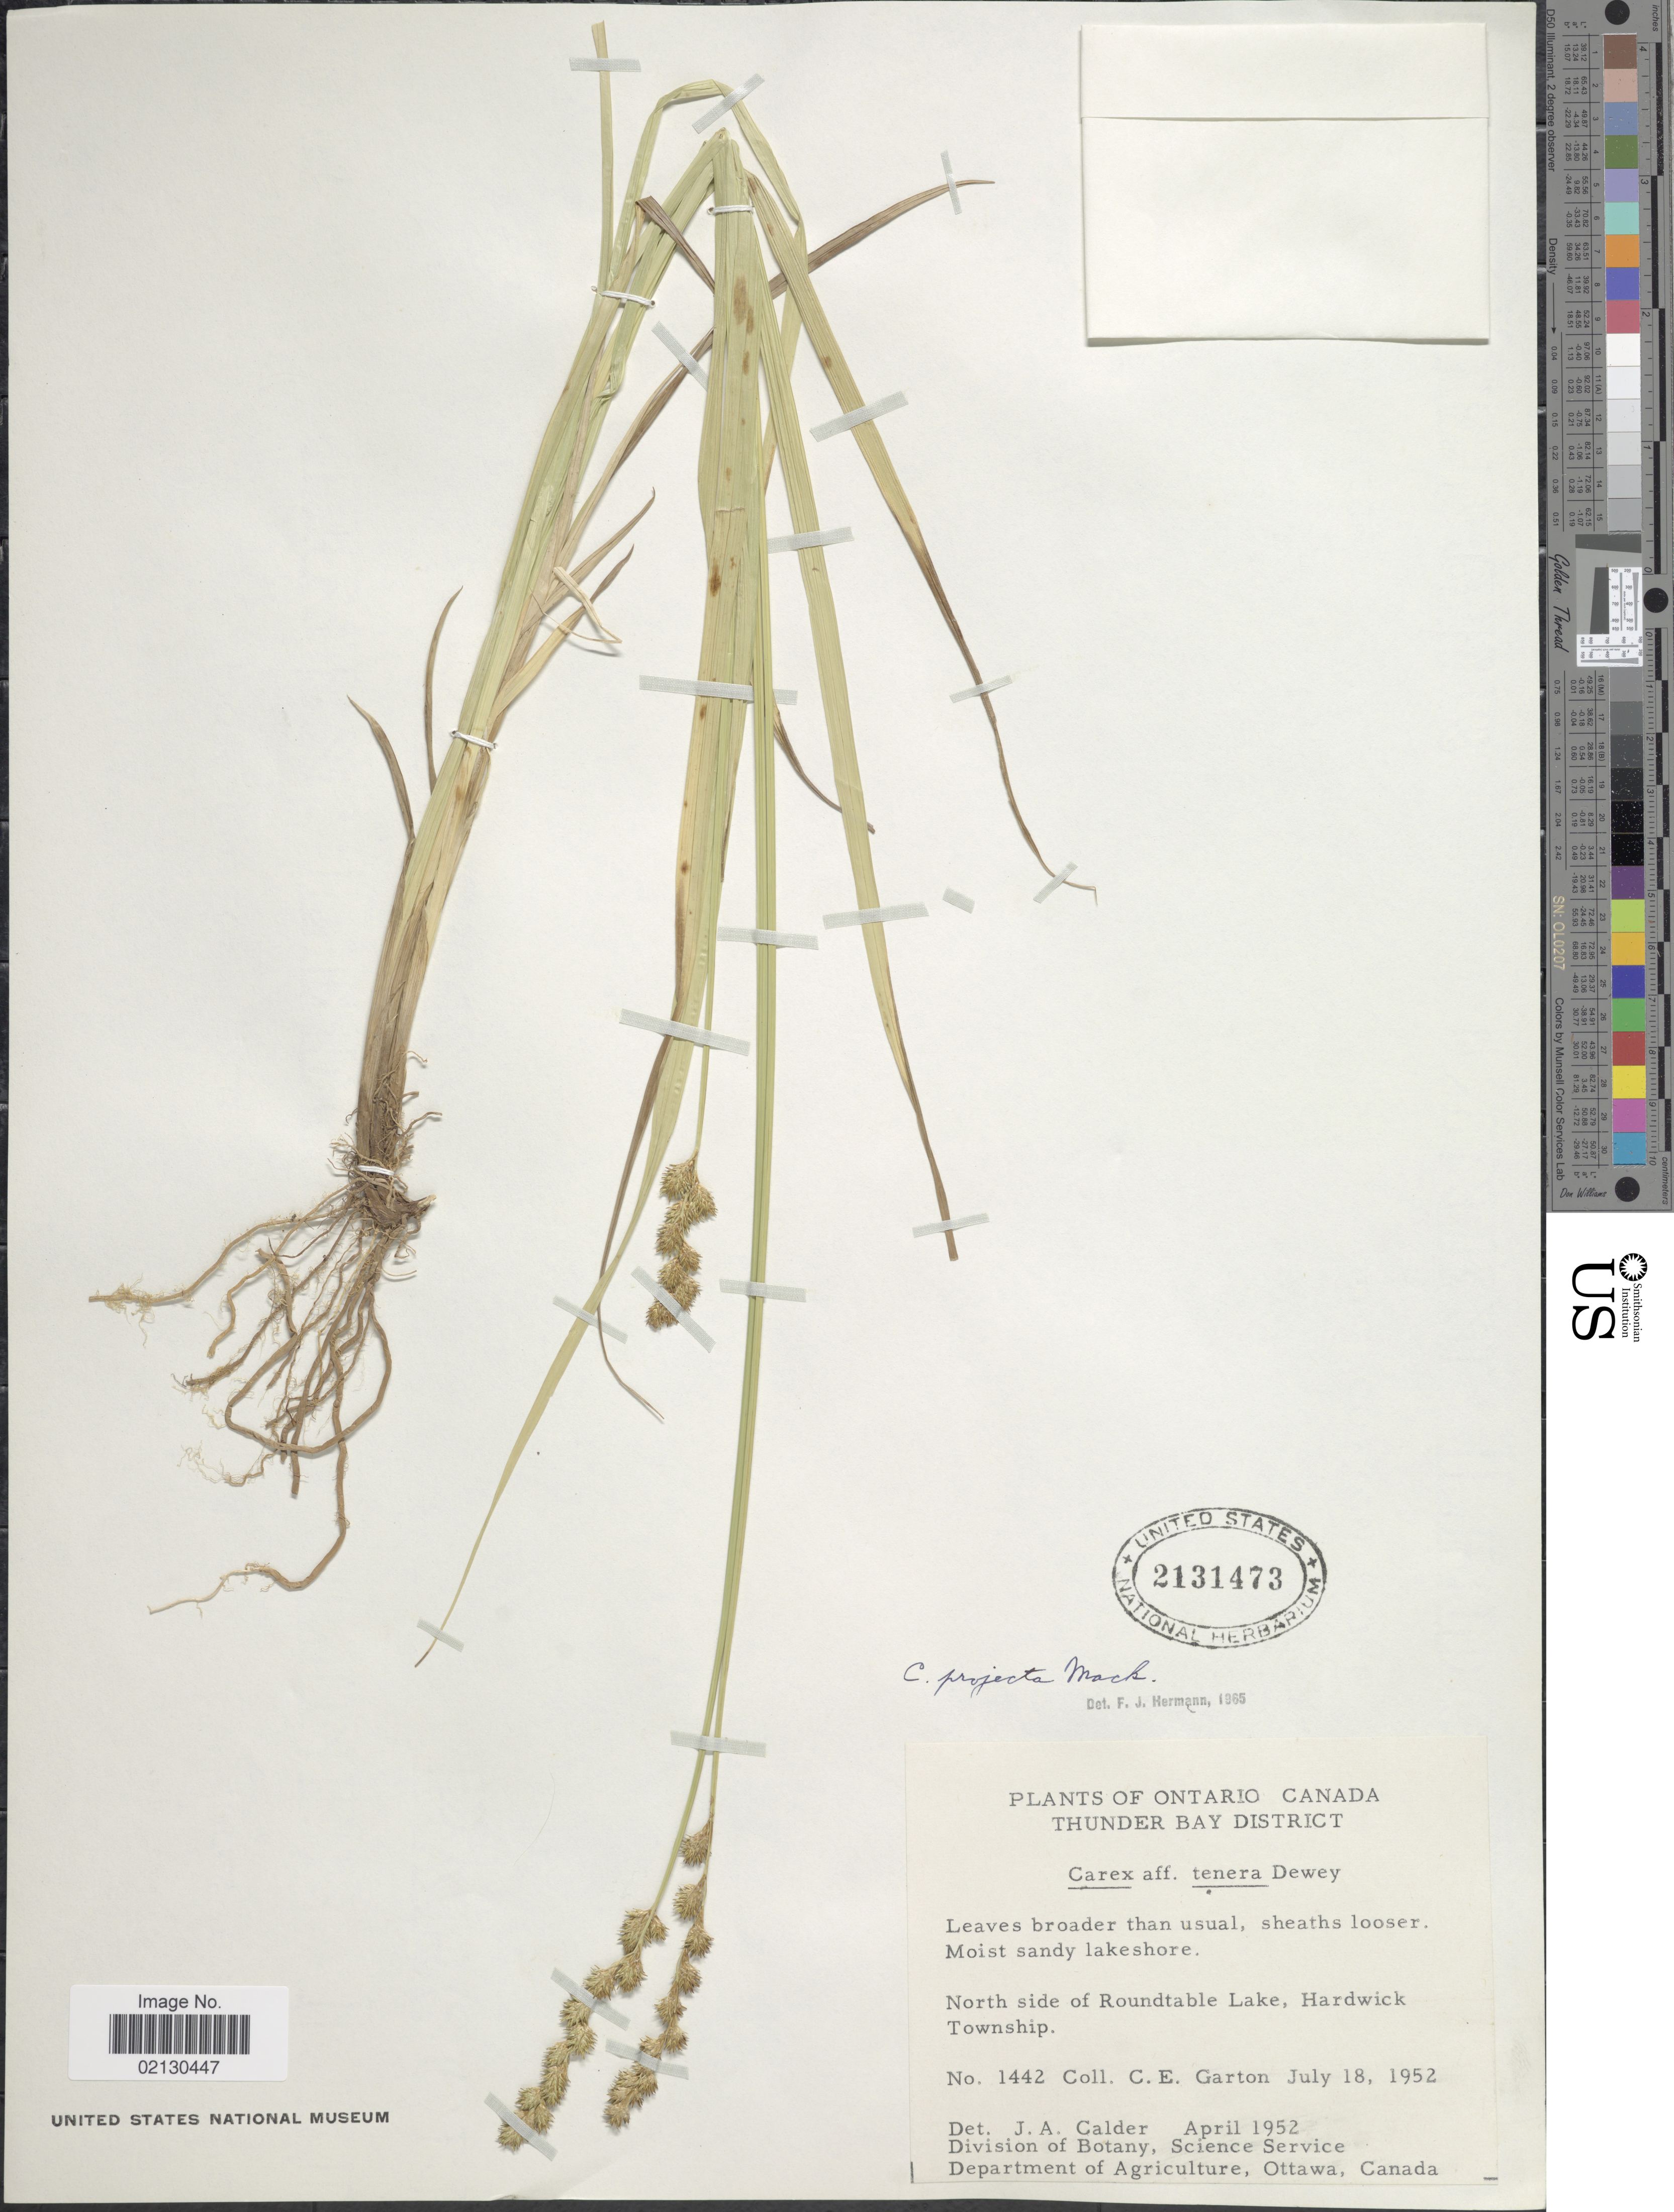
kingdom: Plantae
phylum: Tracheophyta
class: Liliopsida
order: Poales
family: Cyperaceae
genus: Carex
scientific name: Carex projecta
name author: Mack.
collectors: C. E. Garton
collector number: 1442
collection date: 1952-07-18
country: Canada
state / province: Ontario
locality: Thunder Bay District. North side of Roundtable Lake, Hardwick Township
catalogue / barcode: US 2131473